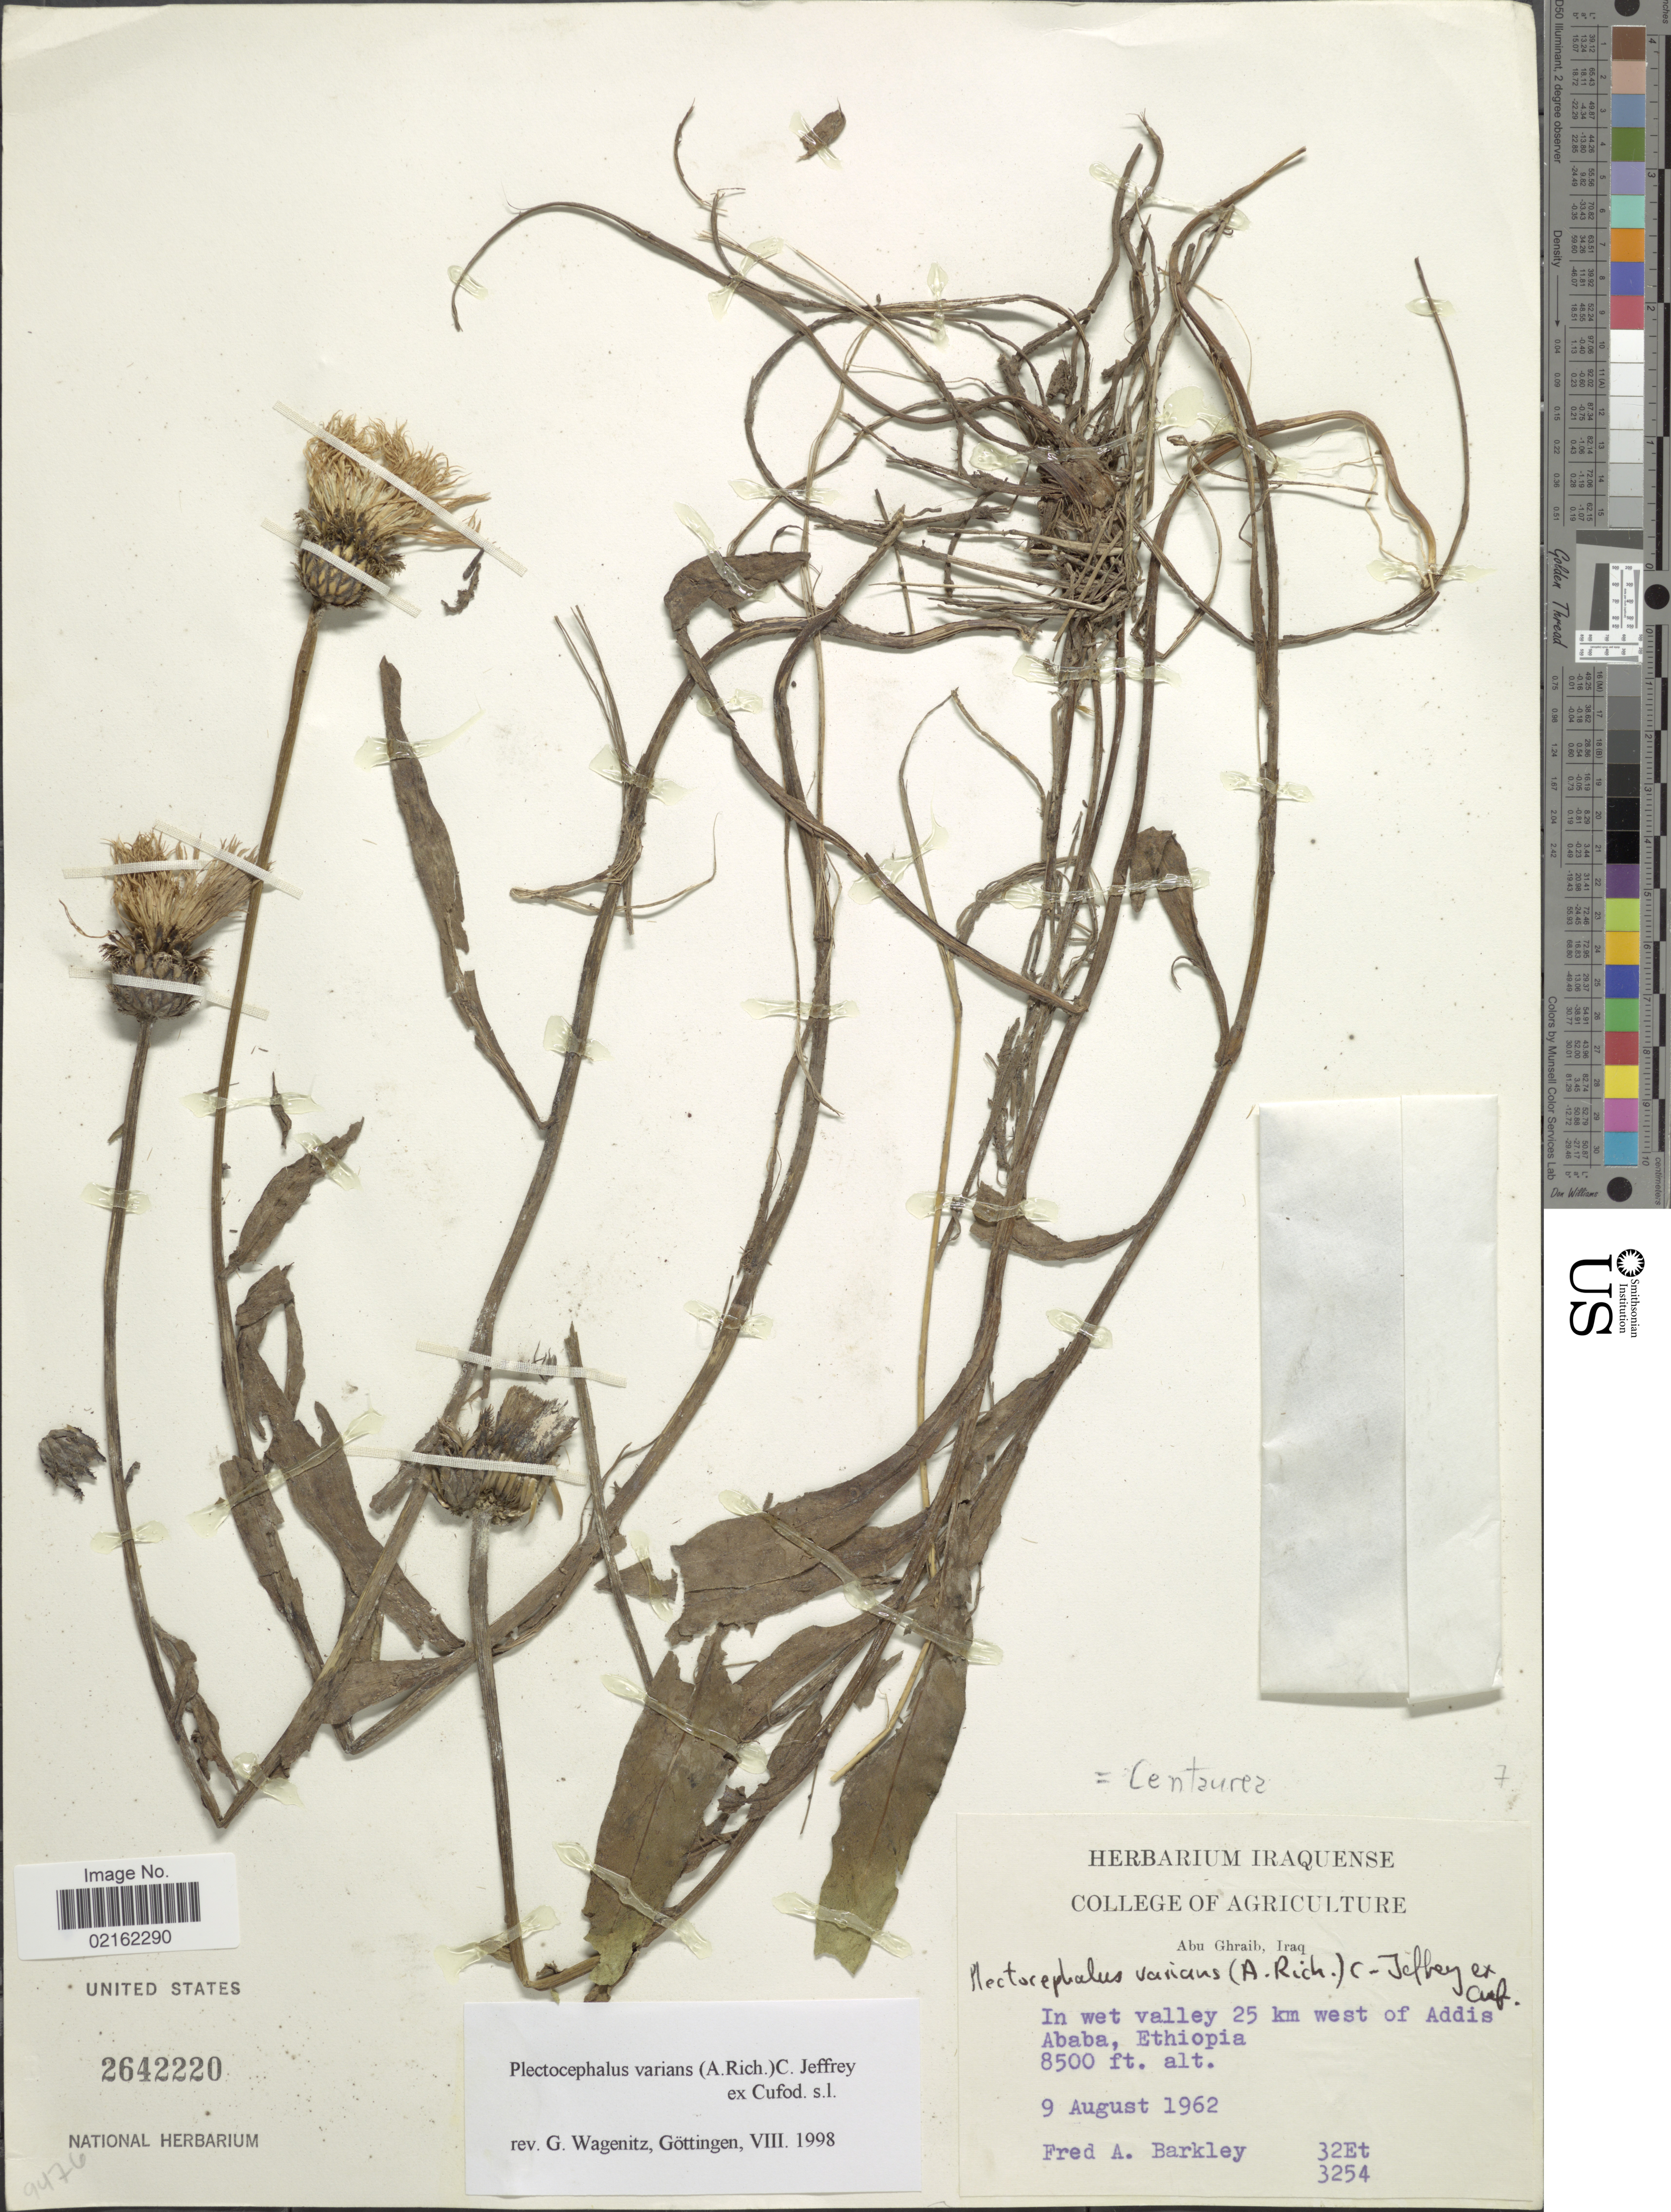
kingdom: Plantae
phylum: Tracheophyta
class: Magnoliopsida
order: Asterales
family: Asteraceae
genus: Plectocephalus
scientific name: Plectocephalus varians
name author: (A. Rich.) C. Jeffrey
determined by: Wagenitz, G.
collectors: F. A. Barkley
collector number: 32Et/3254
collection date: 1962-08-09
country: Ethiopia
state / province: Addis Ababa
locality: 25 km west of Addis Ababa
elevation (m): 2591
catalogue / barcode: US 2642220